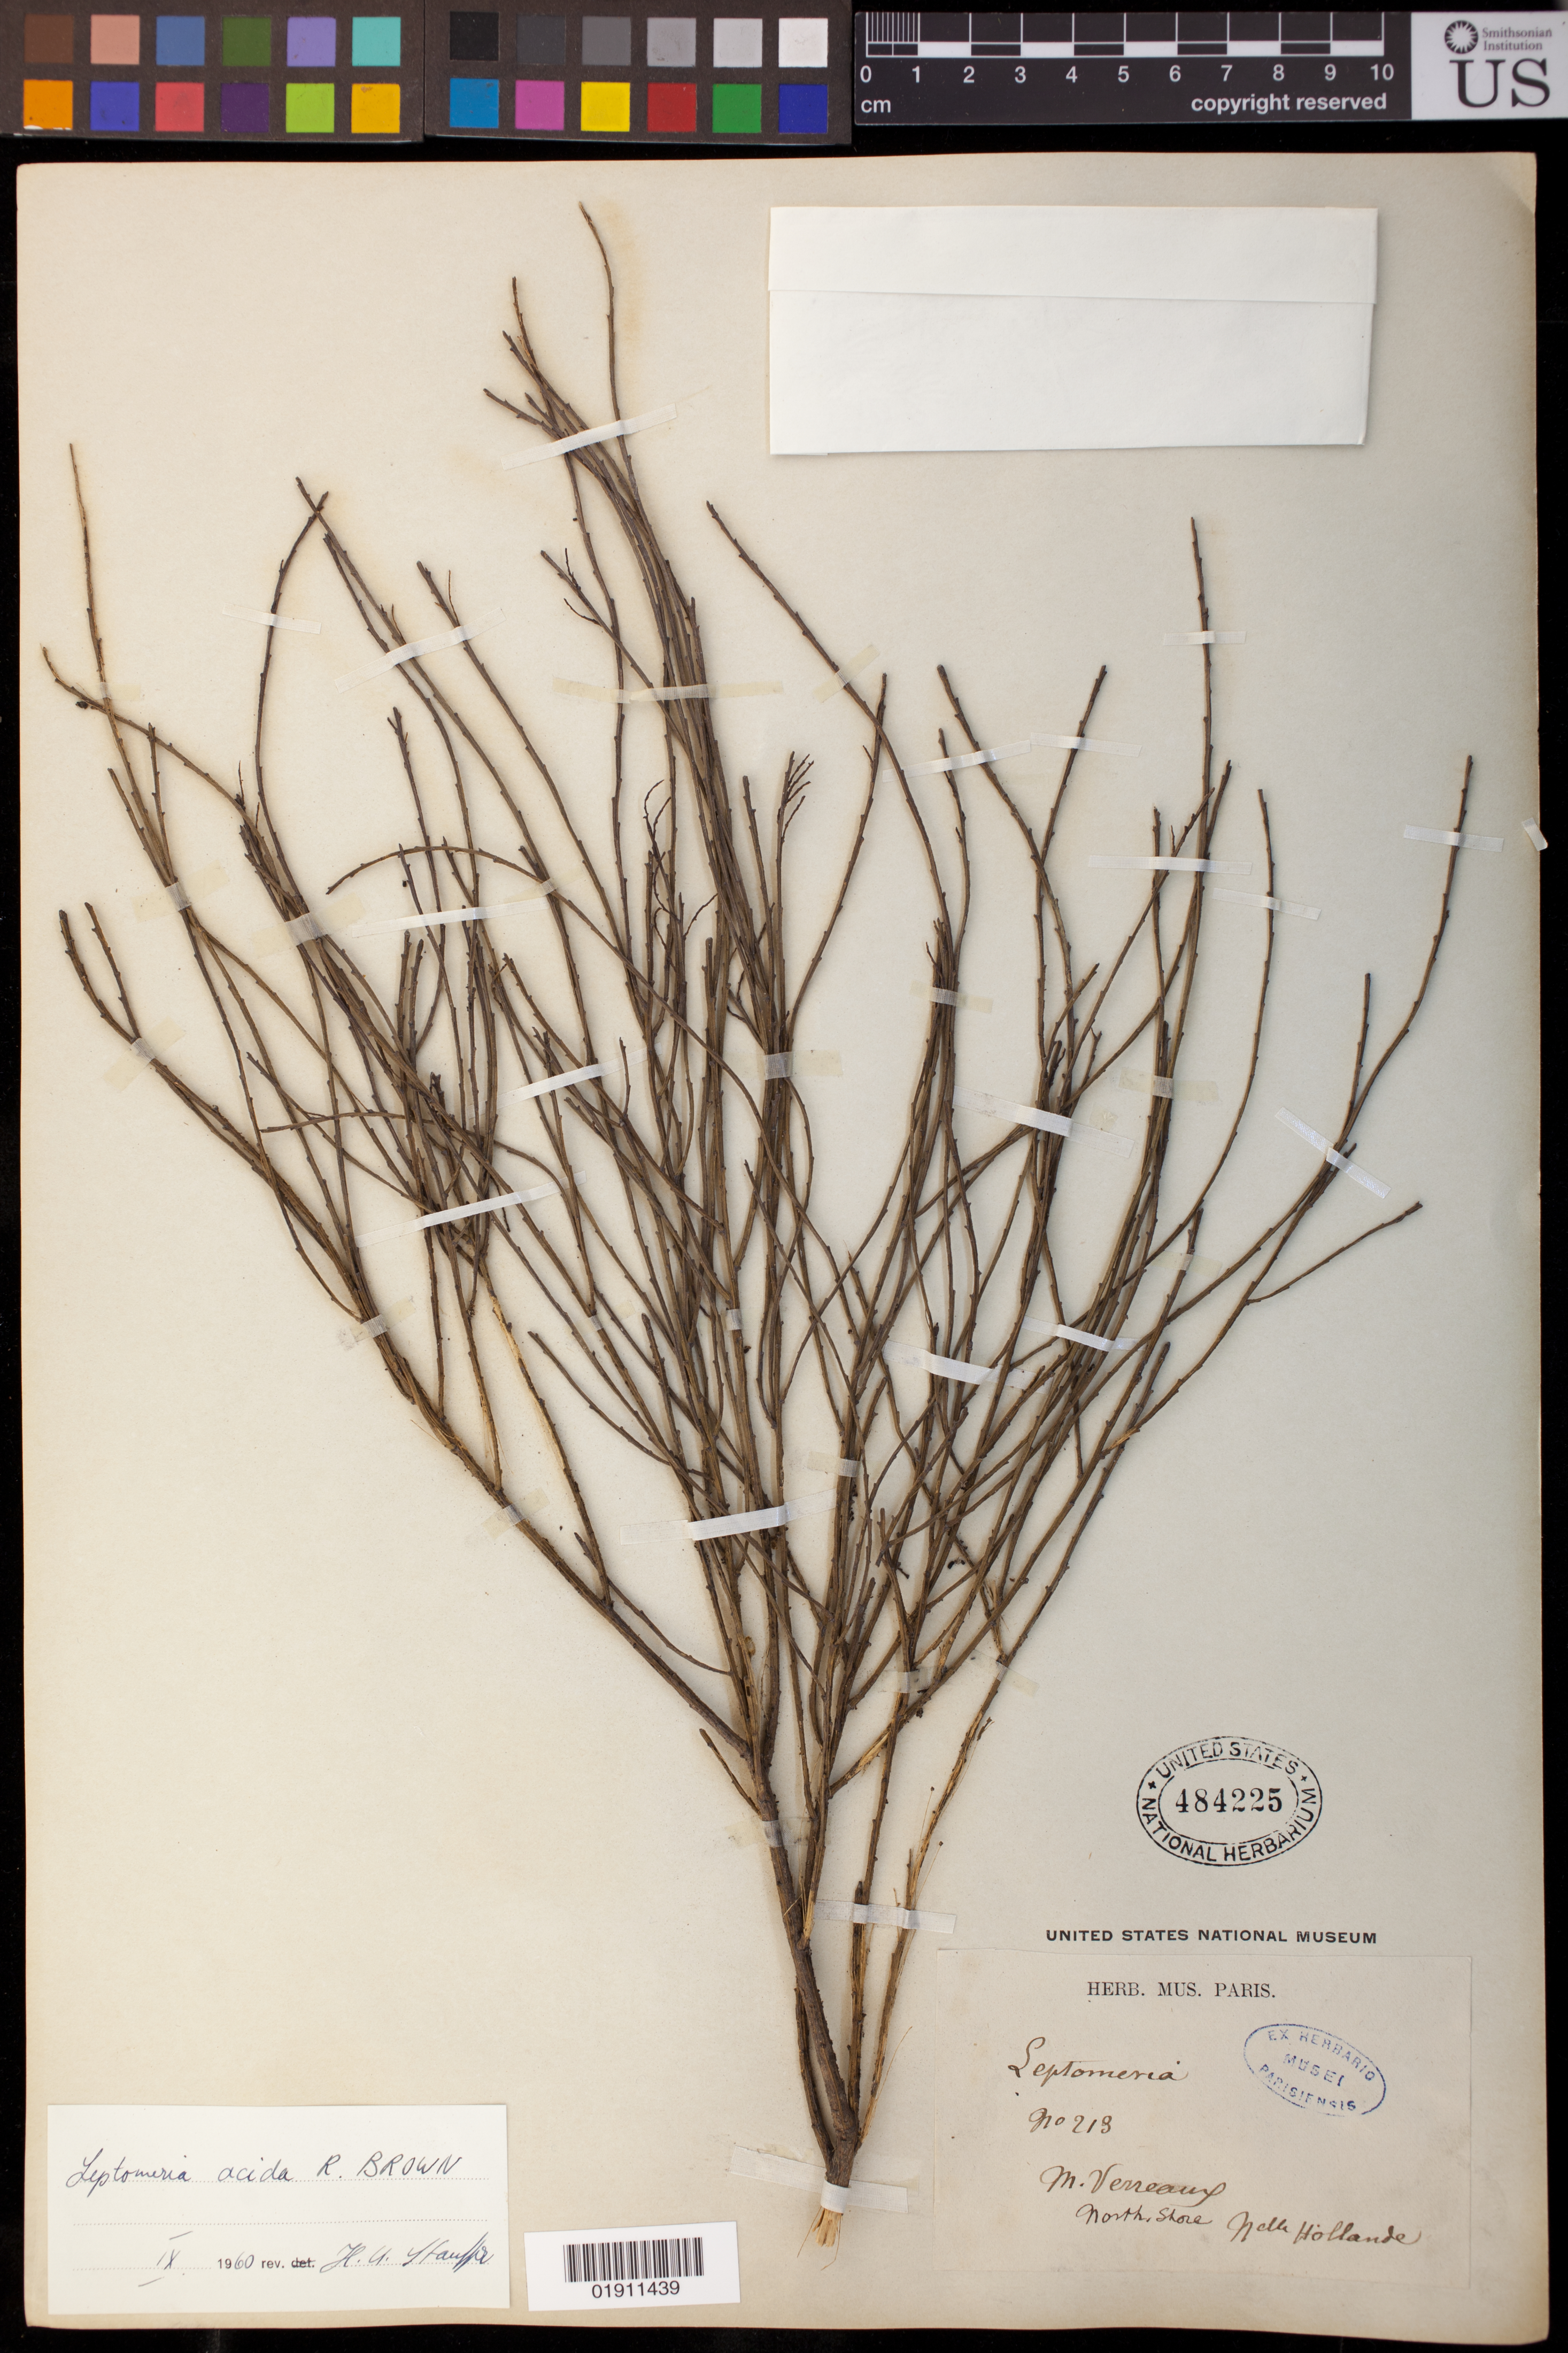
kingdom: Plantae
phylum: Tracheophyta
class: Magnoliopsida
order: Santalales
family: Amphorogynaceae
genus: Leptomeria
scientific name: Leptomeria acida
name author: R. Br.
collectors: M. Verreaux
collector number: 213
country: Australia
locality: North Shore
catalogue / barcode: US 484225